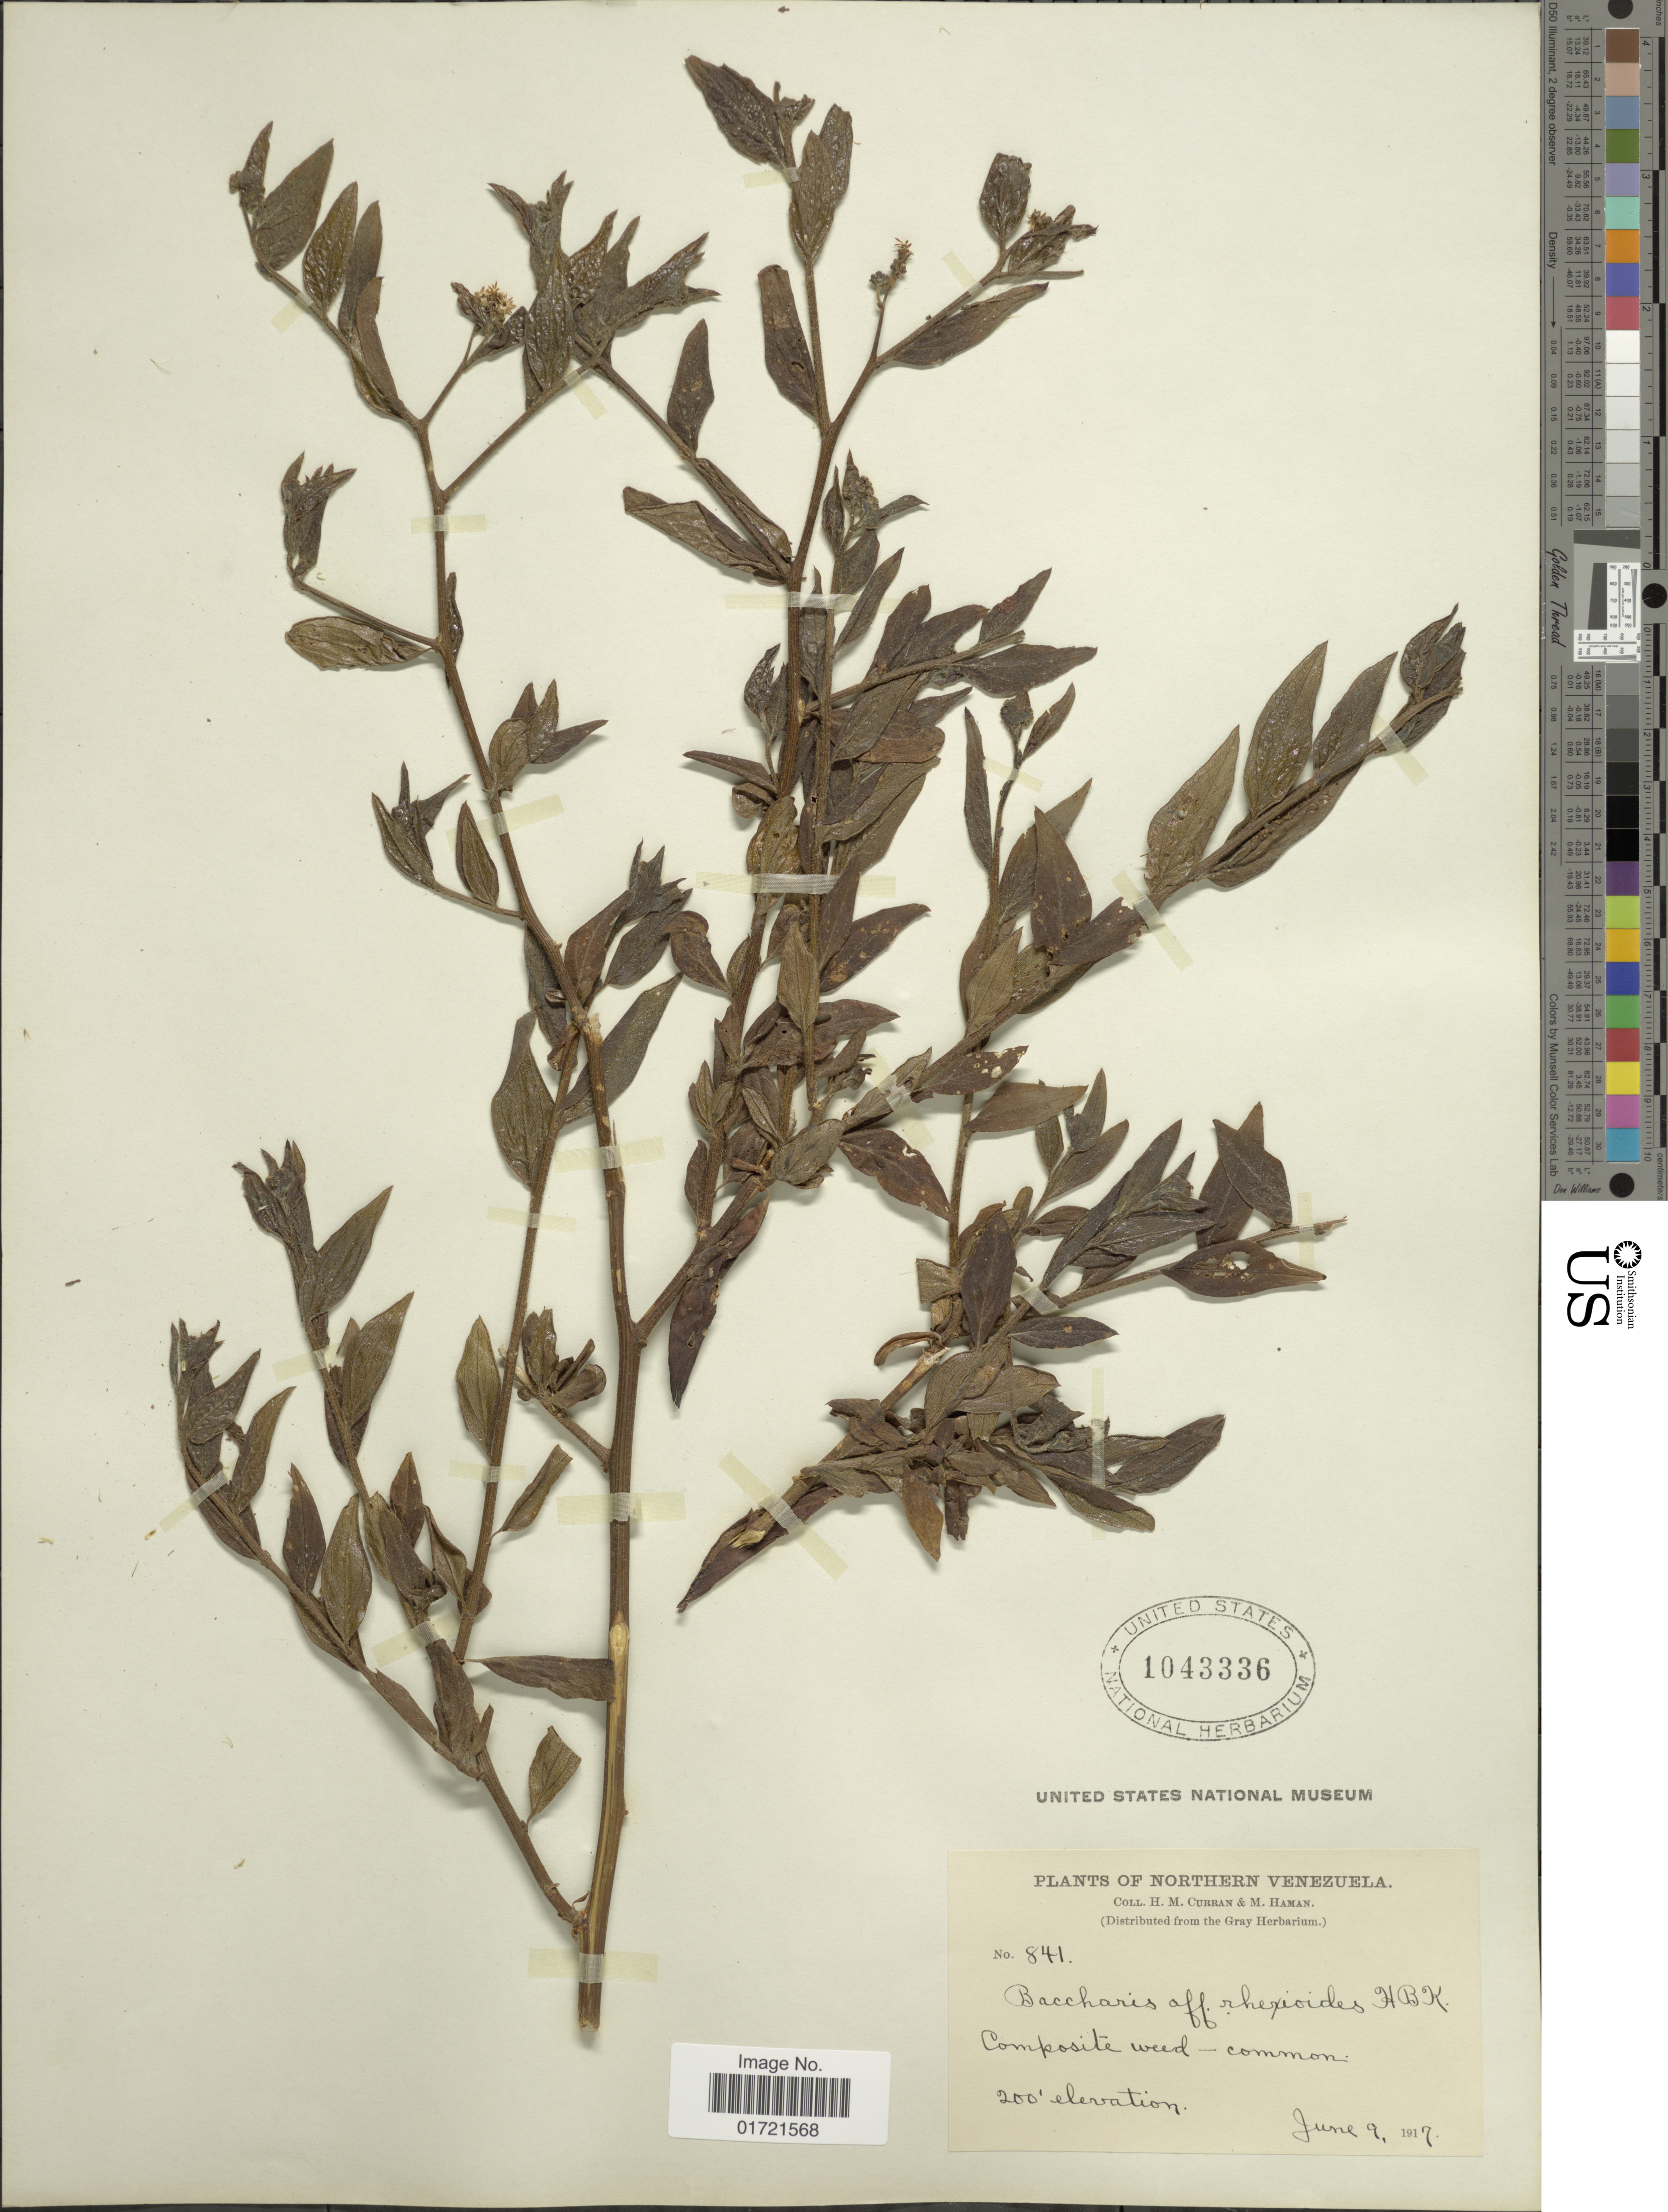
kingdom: Plantae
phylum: Tracheophyta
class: Magnoliopsida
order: Asterales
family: Asteraceae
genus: Baccharis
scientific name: Baccharis trinervis var. rhexioides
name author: (Kunth) Baker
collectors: H. M. Curran & M. Haman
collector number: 841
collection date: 1917-06-09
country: Venezuela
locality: Northern Venezuela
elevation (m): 61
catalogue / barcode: US 1043336